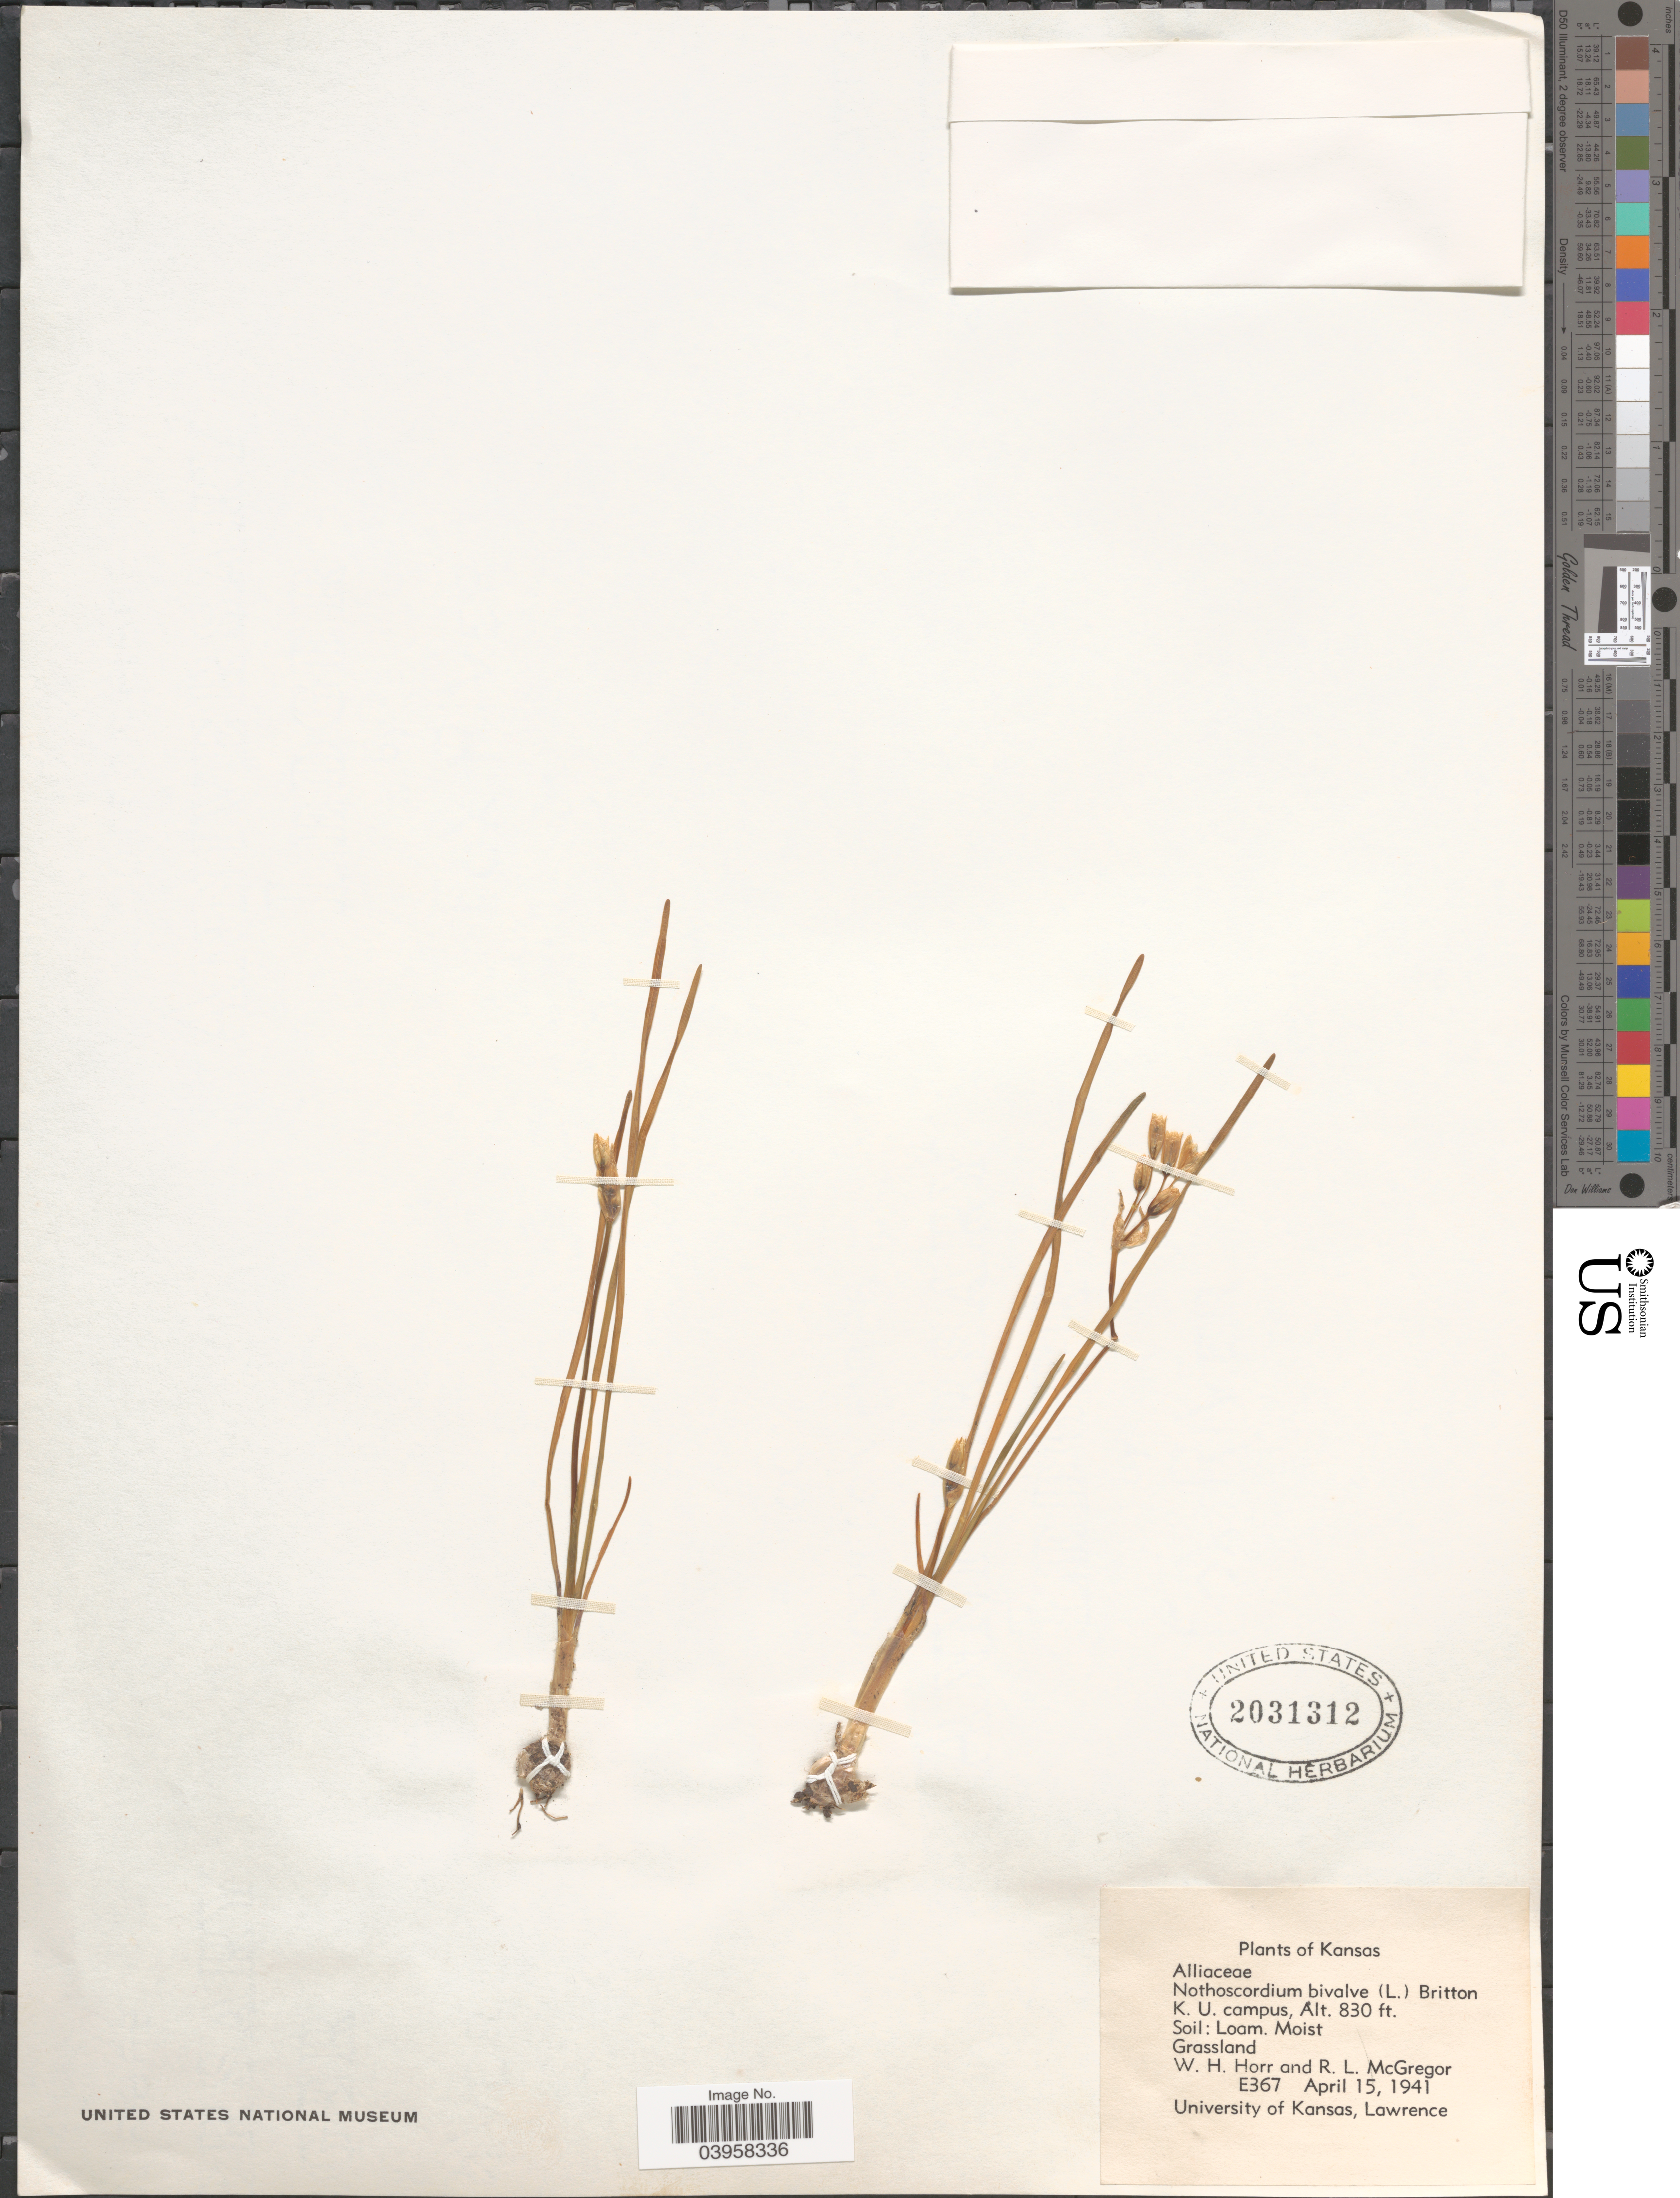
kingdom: Plantae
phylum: Tracheophyta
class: Liliopsida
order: Asparagales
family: Amaryllidaceae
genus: Nothoscordum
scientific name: Nothoscordum bivalve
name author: (L.) Britton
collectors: W. H. Horr & R. McGregor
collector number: E367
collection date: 1941-04-15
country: United States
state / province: Kansas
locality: K.U. campus. Grassland.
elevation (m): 253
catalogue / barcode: US 2031312